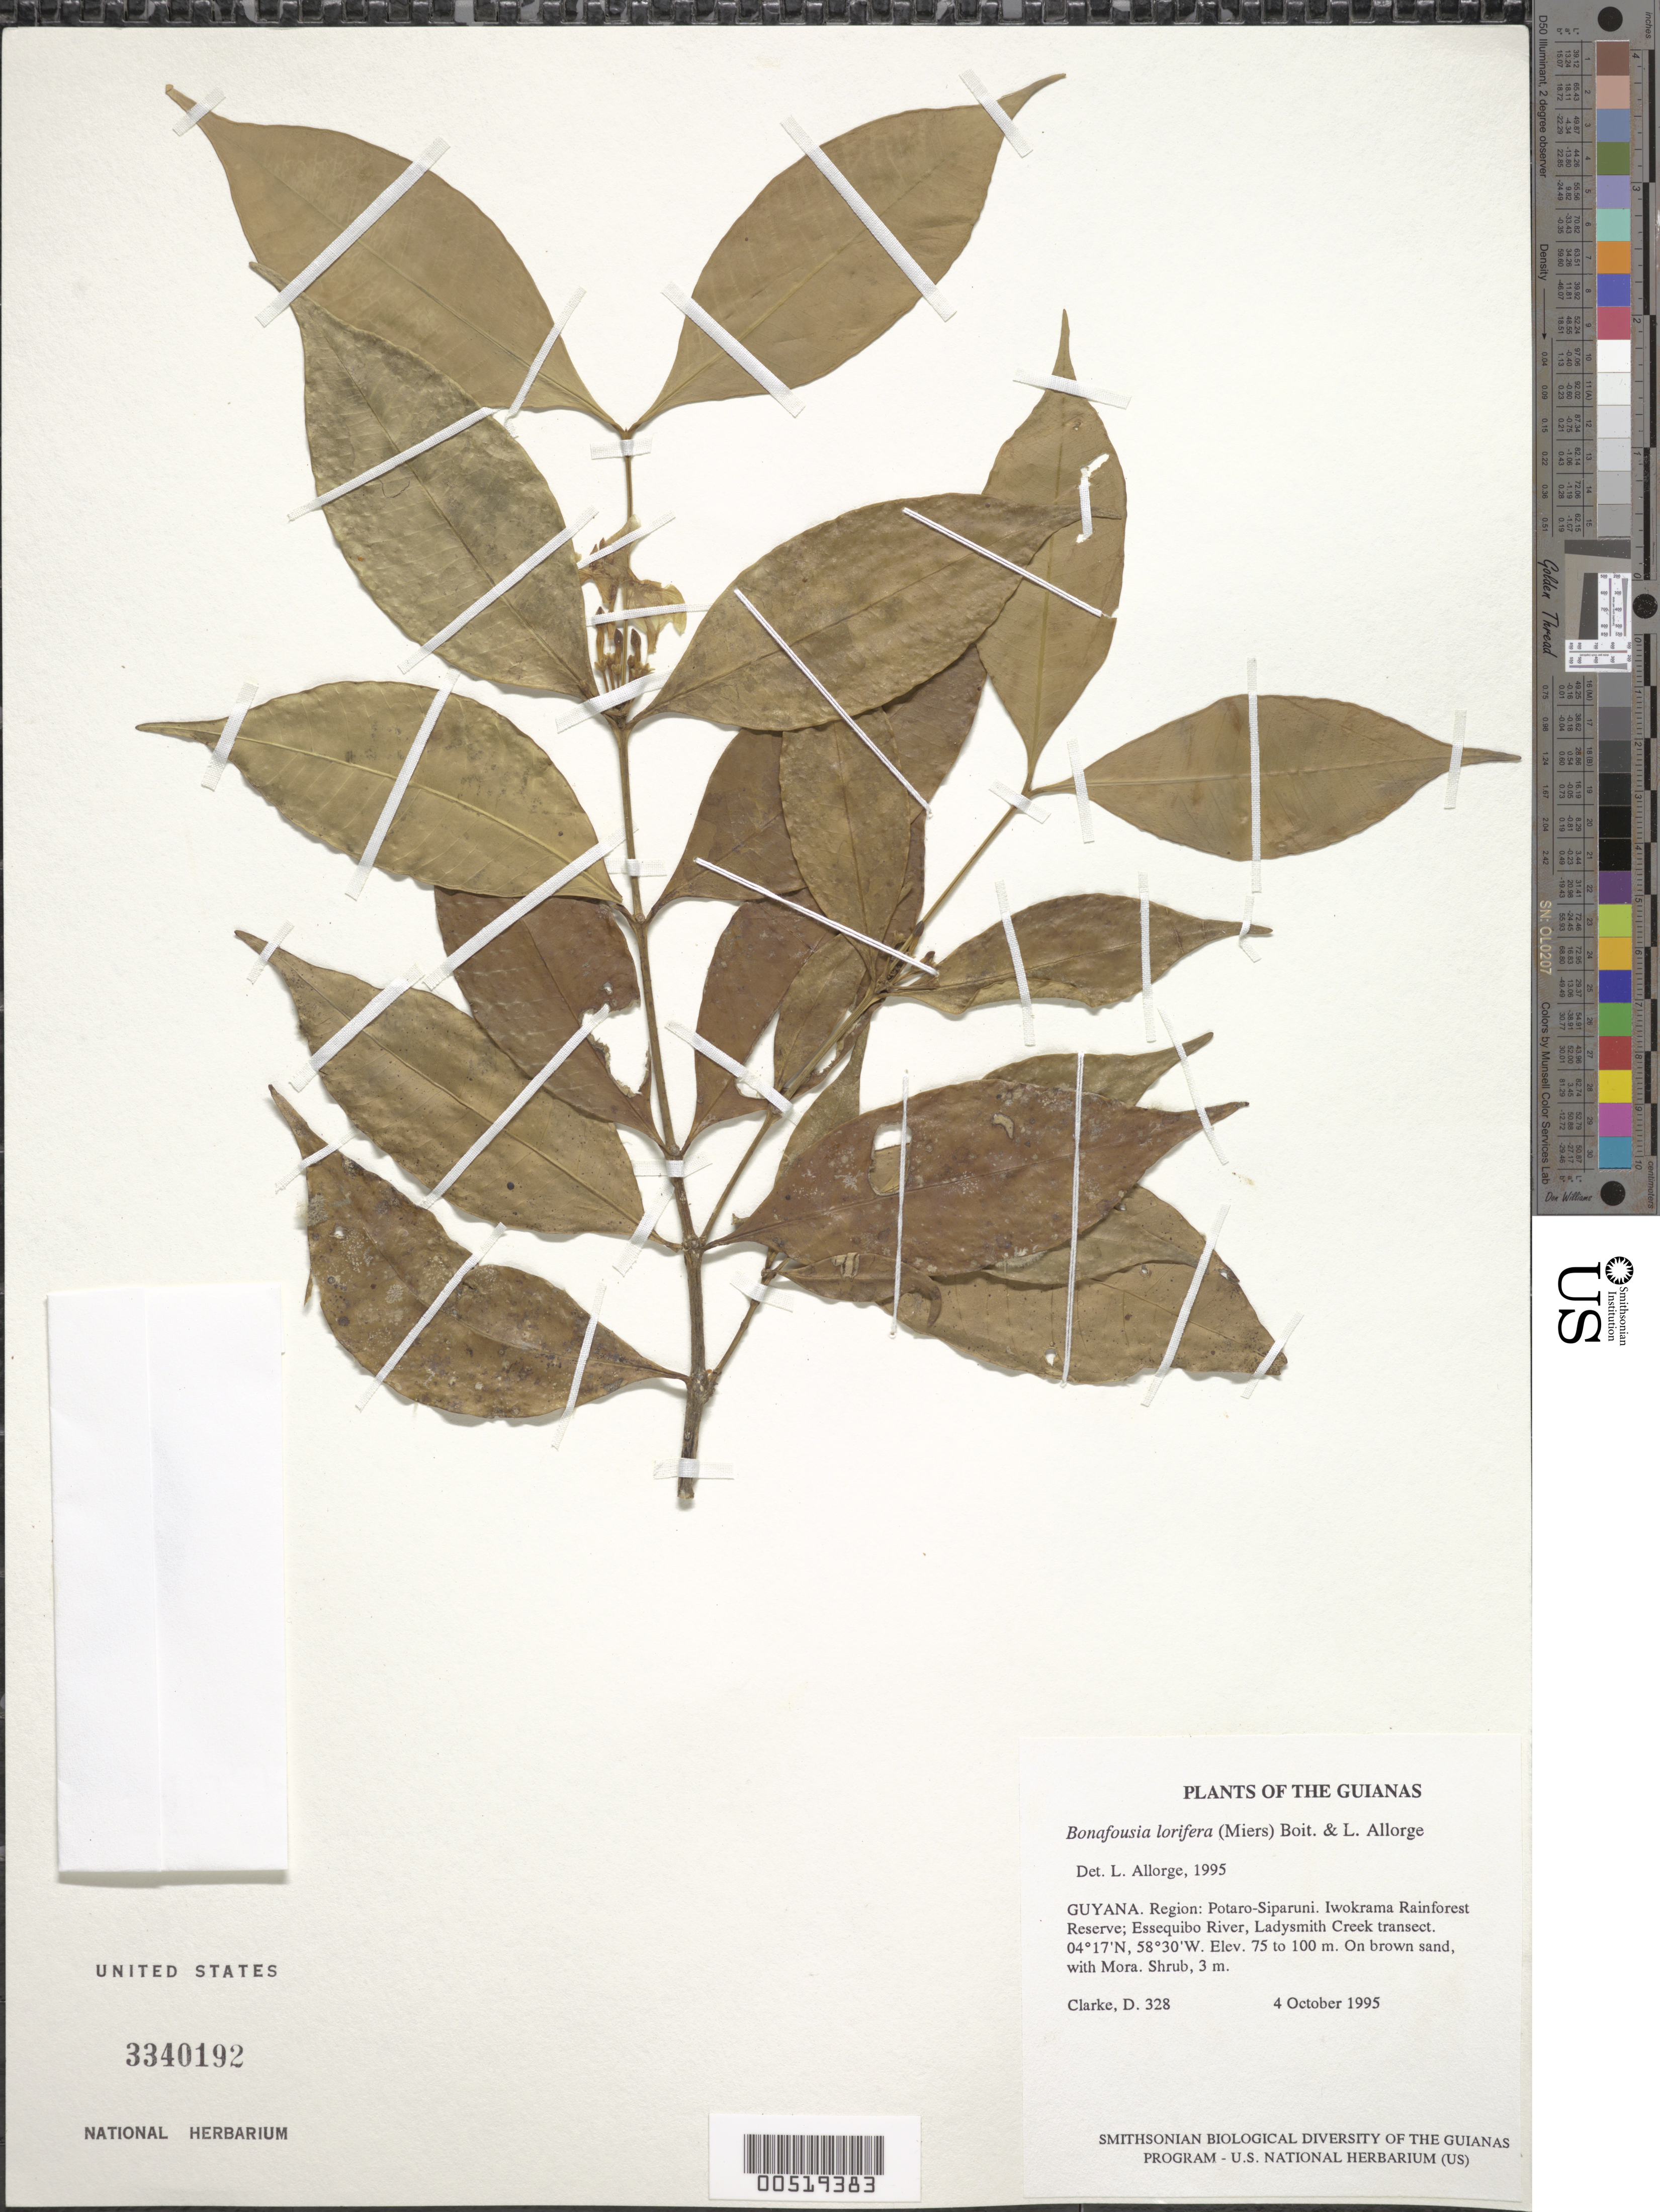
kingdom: Plantae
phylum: Tracheophyta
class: Magnoliopsida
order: Gentianales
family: Apocynaceae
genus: Bonafousia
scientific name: Bonafousia lorifera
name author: (Miers) Boiteau & L. Allorge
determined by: Allorge, L.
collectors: H. D. Clarke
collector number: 328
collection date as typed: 4 October 1995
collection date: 1995-10-04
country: Guyana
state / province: Potaro-Siparuni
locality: Iwokrama Rainforest Reserve; Essequibo River, Ladysmith Creek transect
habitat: On brown sand, with Mora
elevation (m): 75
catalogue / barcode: US 3340192